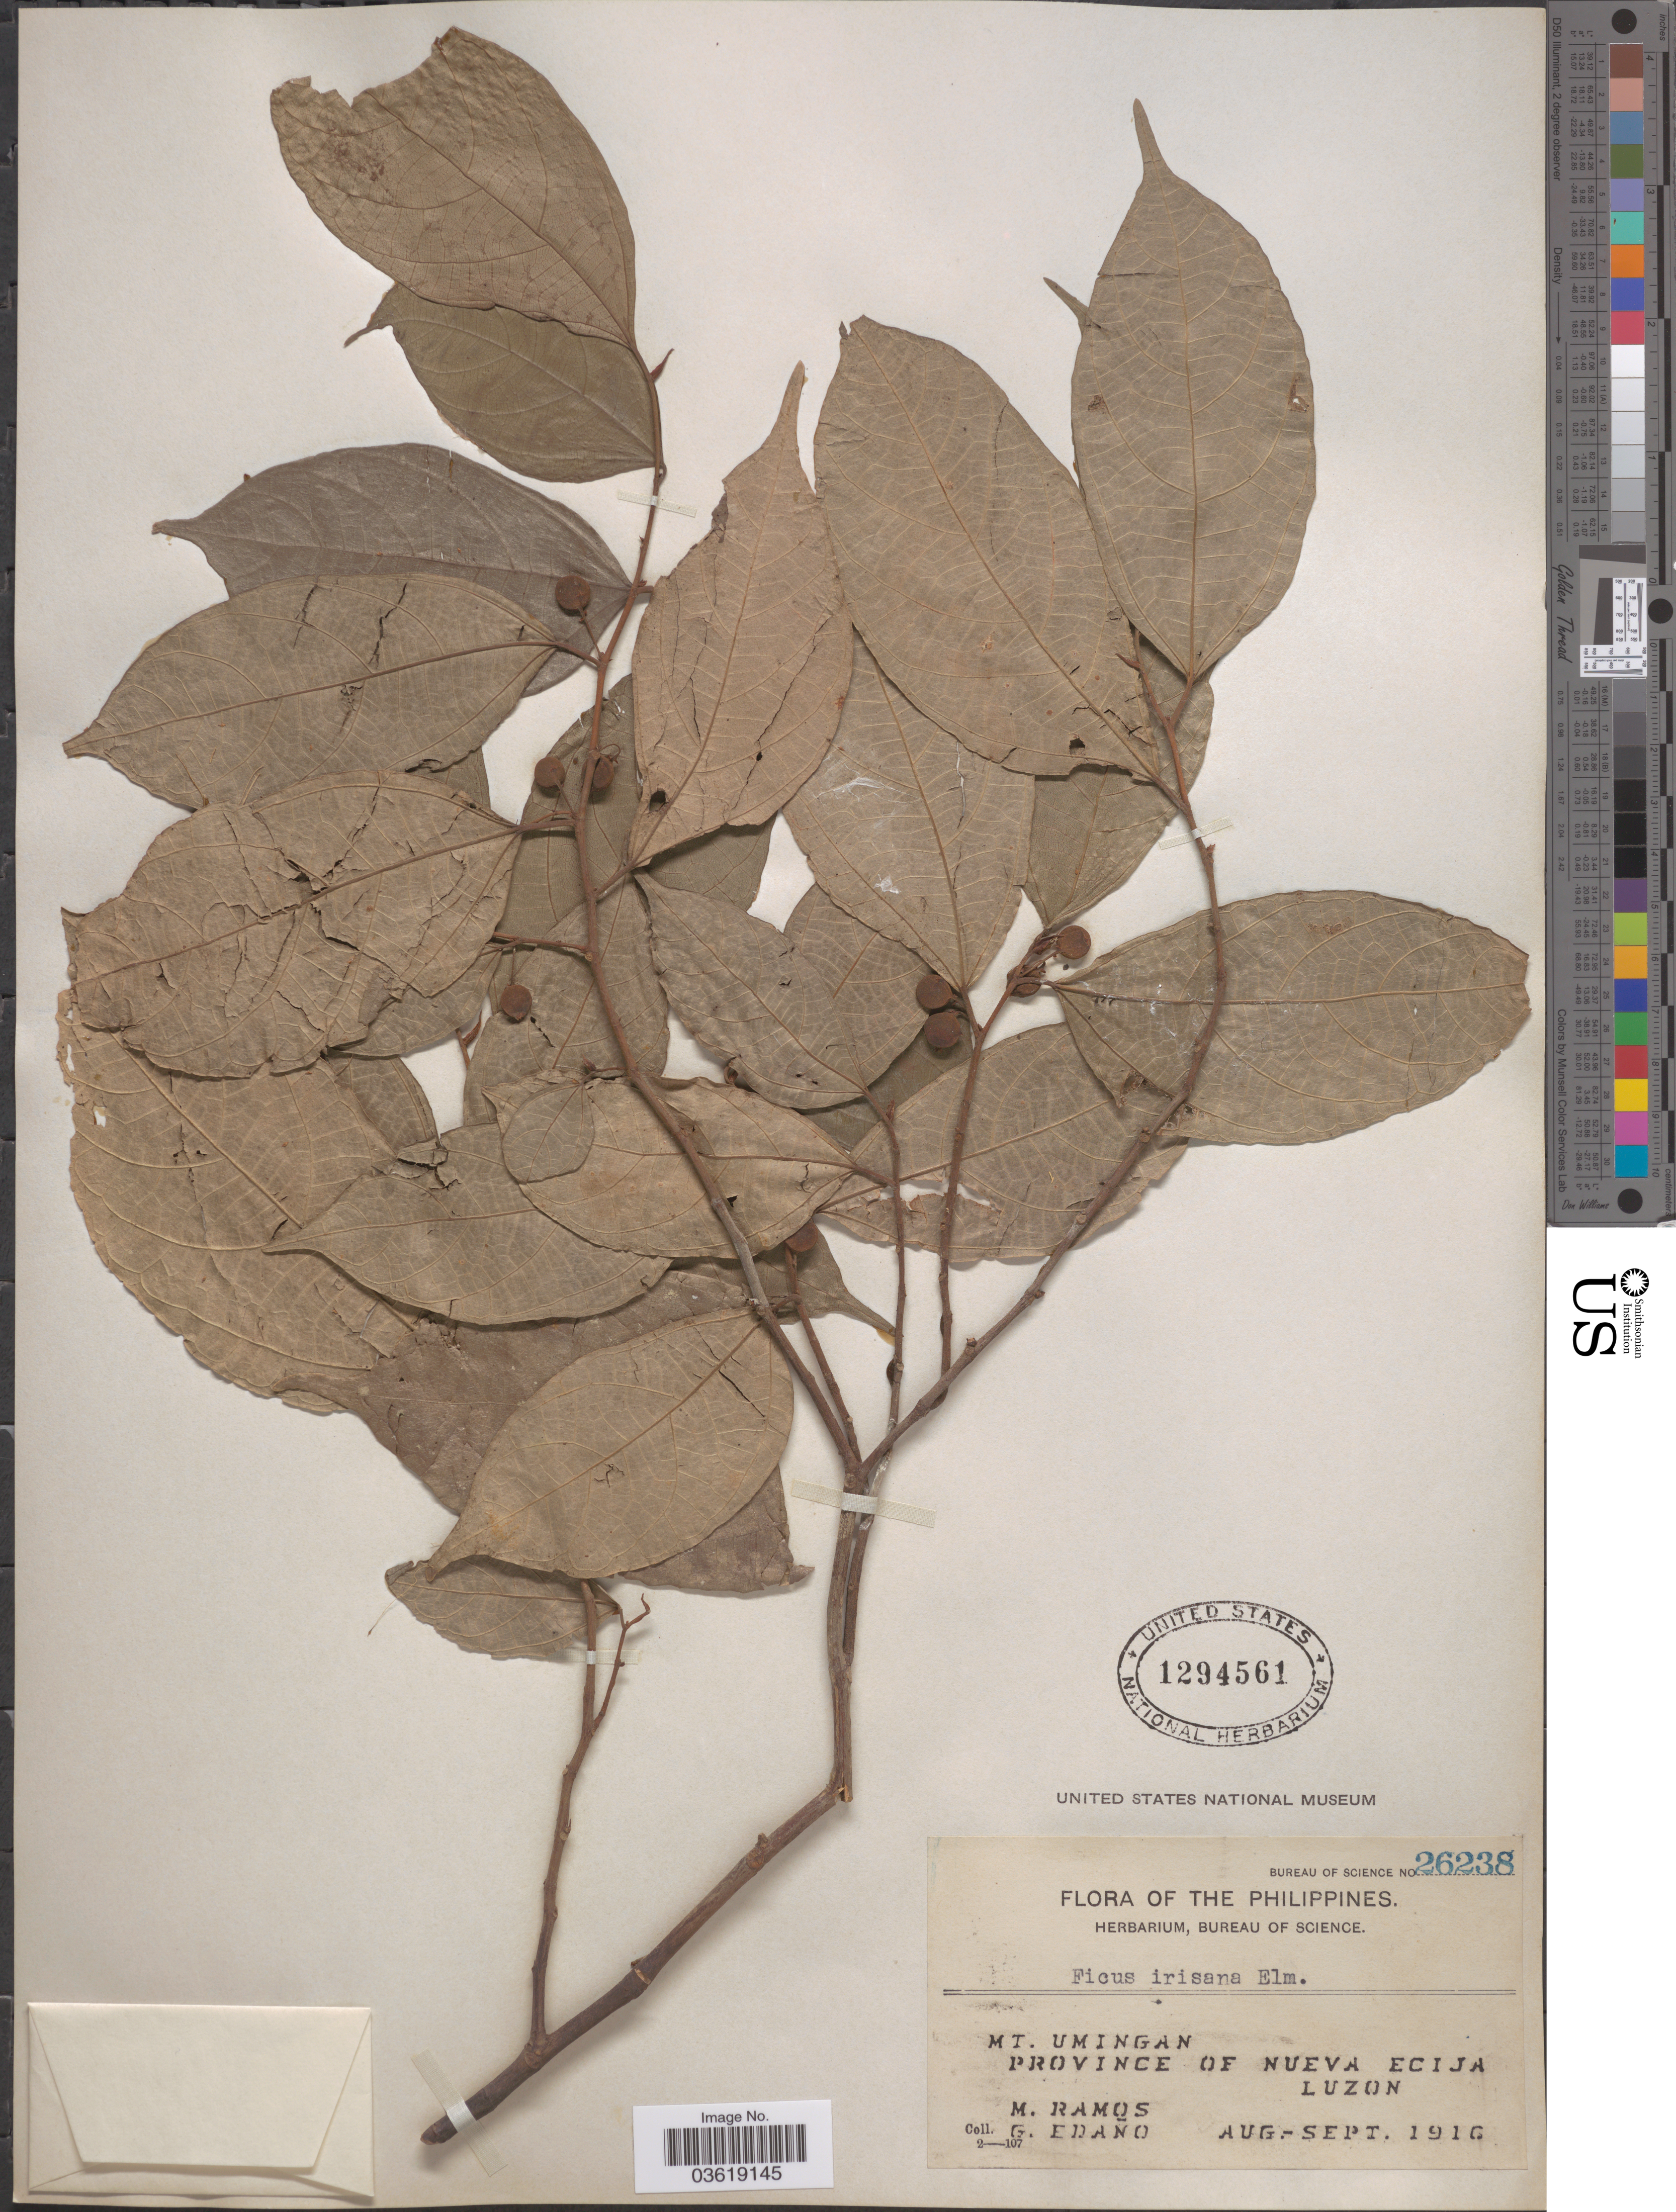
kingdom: Plantae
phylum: Tracheophyta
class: Magnoliopsida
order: Rosales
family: Moraceae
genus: Ficus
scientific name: Ficus irisana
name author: Elmer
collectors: M. Ramos & G. Edaño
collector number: Bureau of Science 26238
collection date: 1916-08/1916-09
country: Philippines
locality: Mt. Umingan. Province of Nueva Ecija. Luzon.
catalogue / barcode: US 1294561